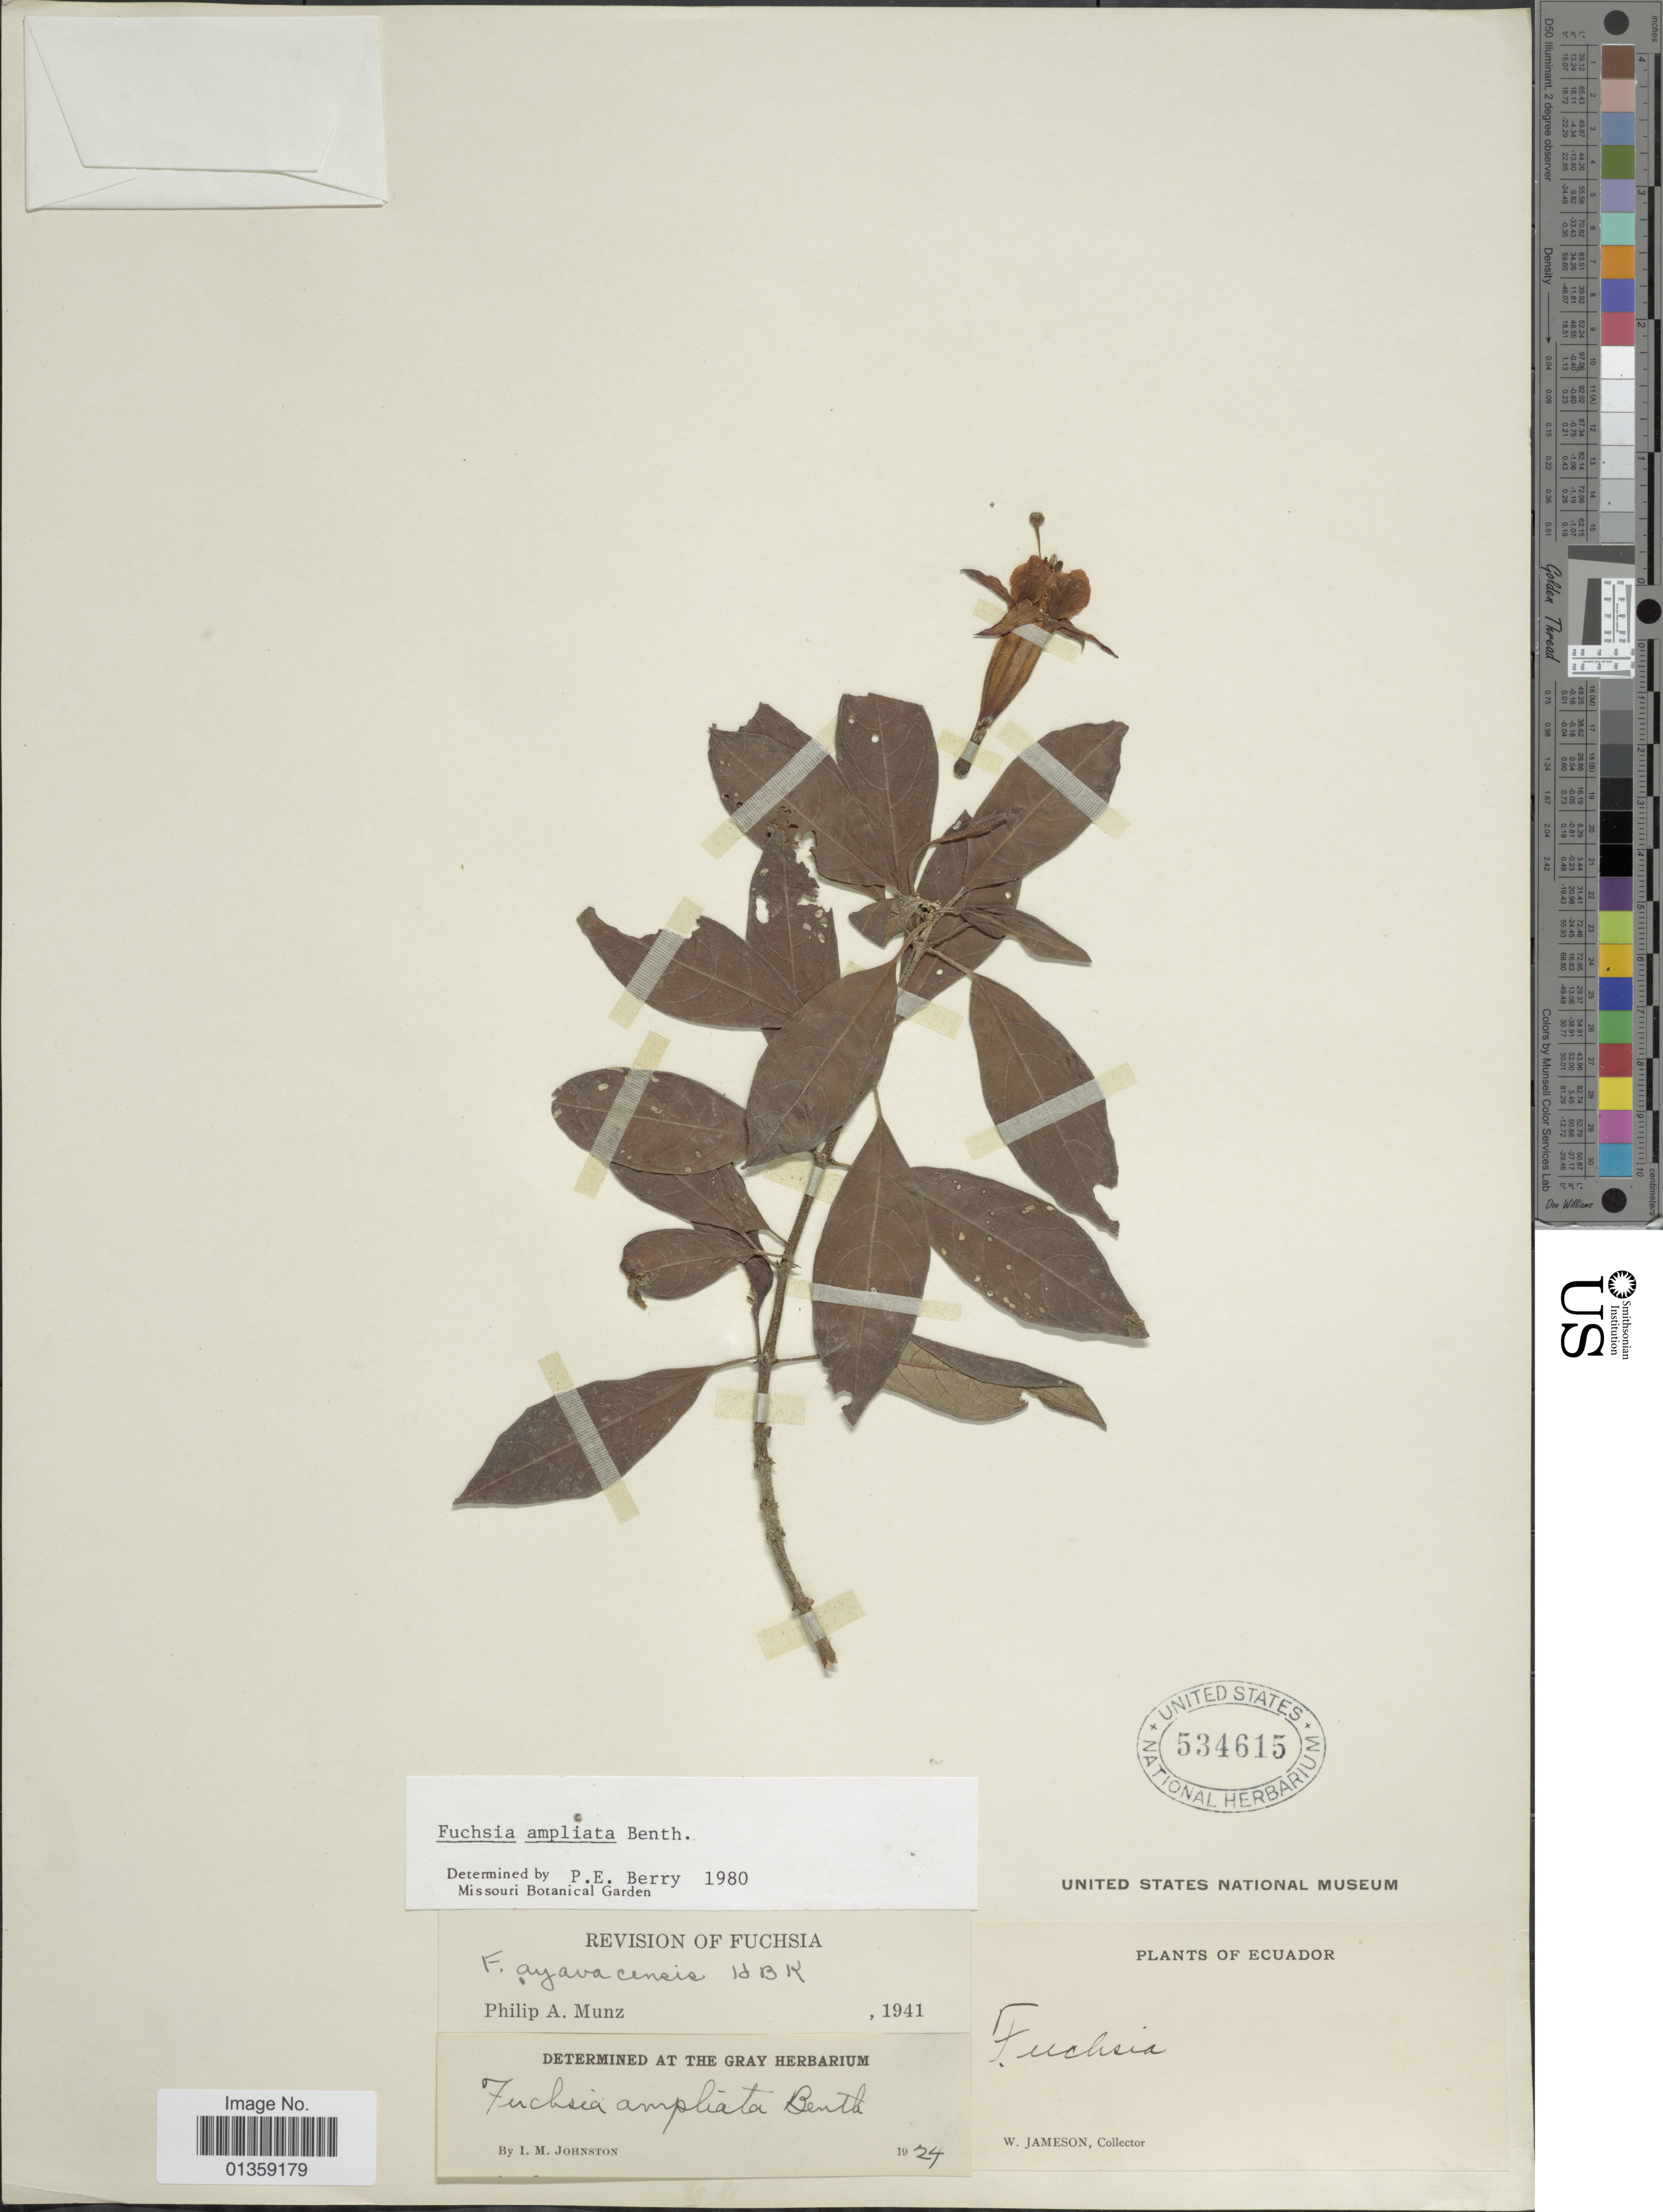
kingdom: Plantae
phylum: Tracheophyta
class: Magnoliopsida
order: Myrtales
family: Onagraceae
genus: Fuchsia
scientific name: Fuchsia ampliata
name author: Benth.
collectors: W. Jameson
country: Ecuador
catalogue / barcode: US 534615